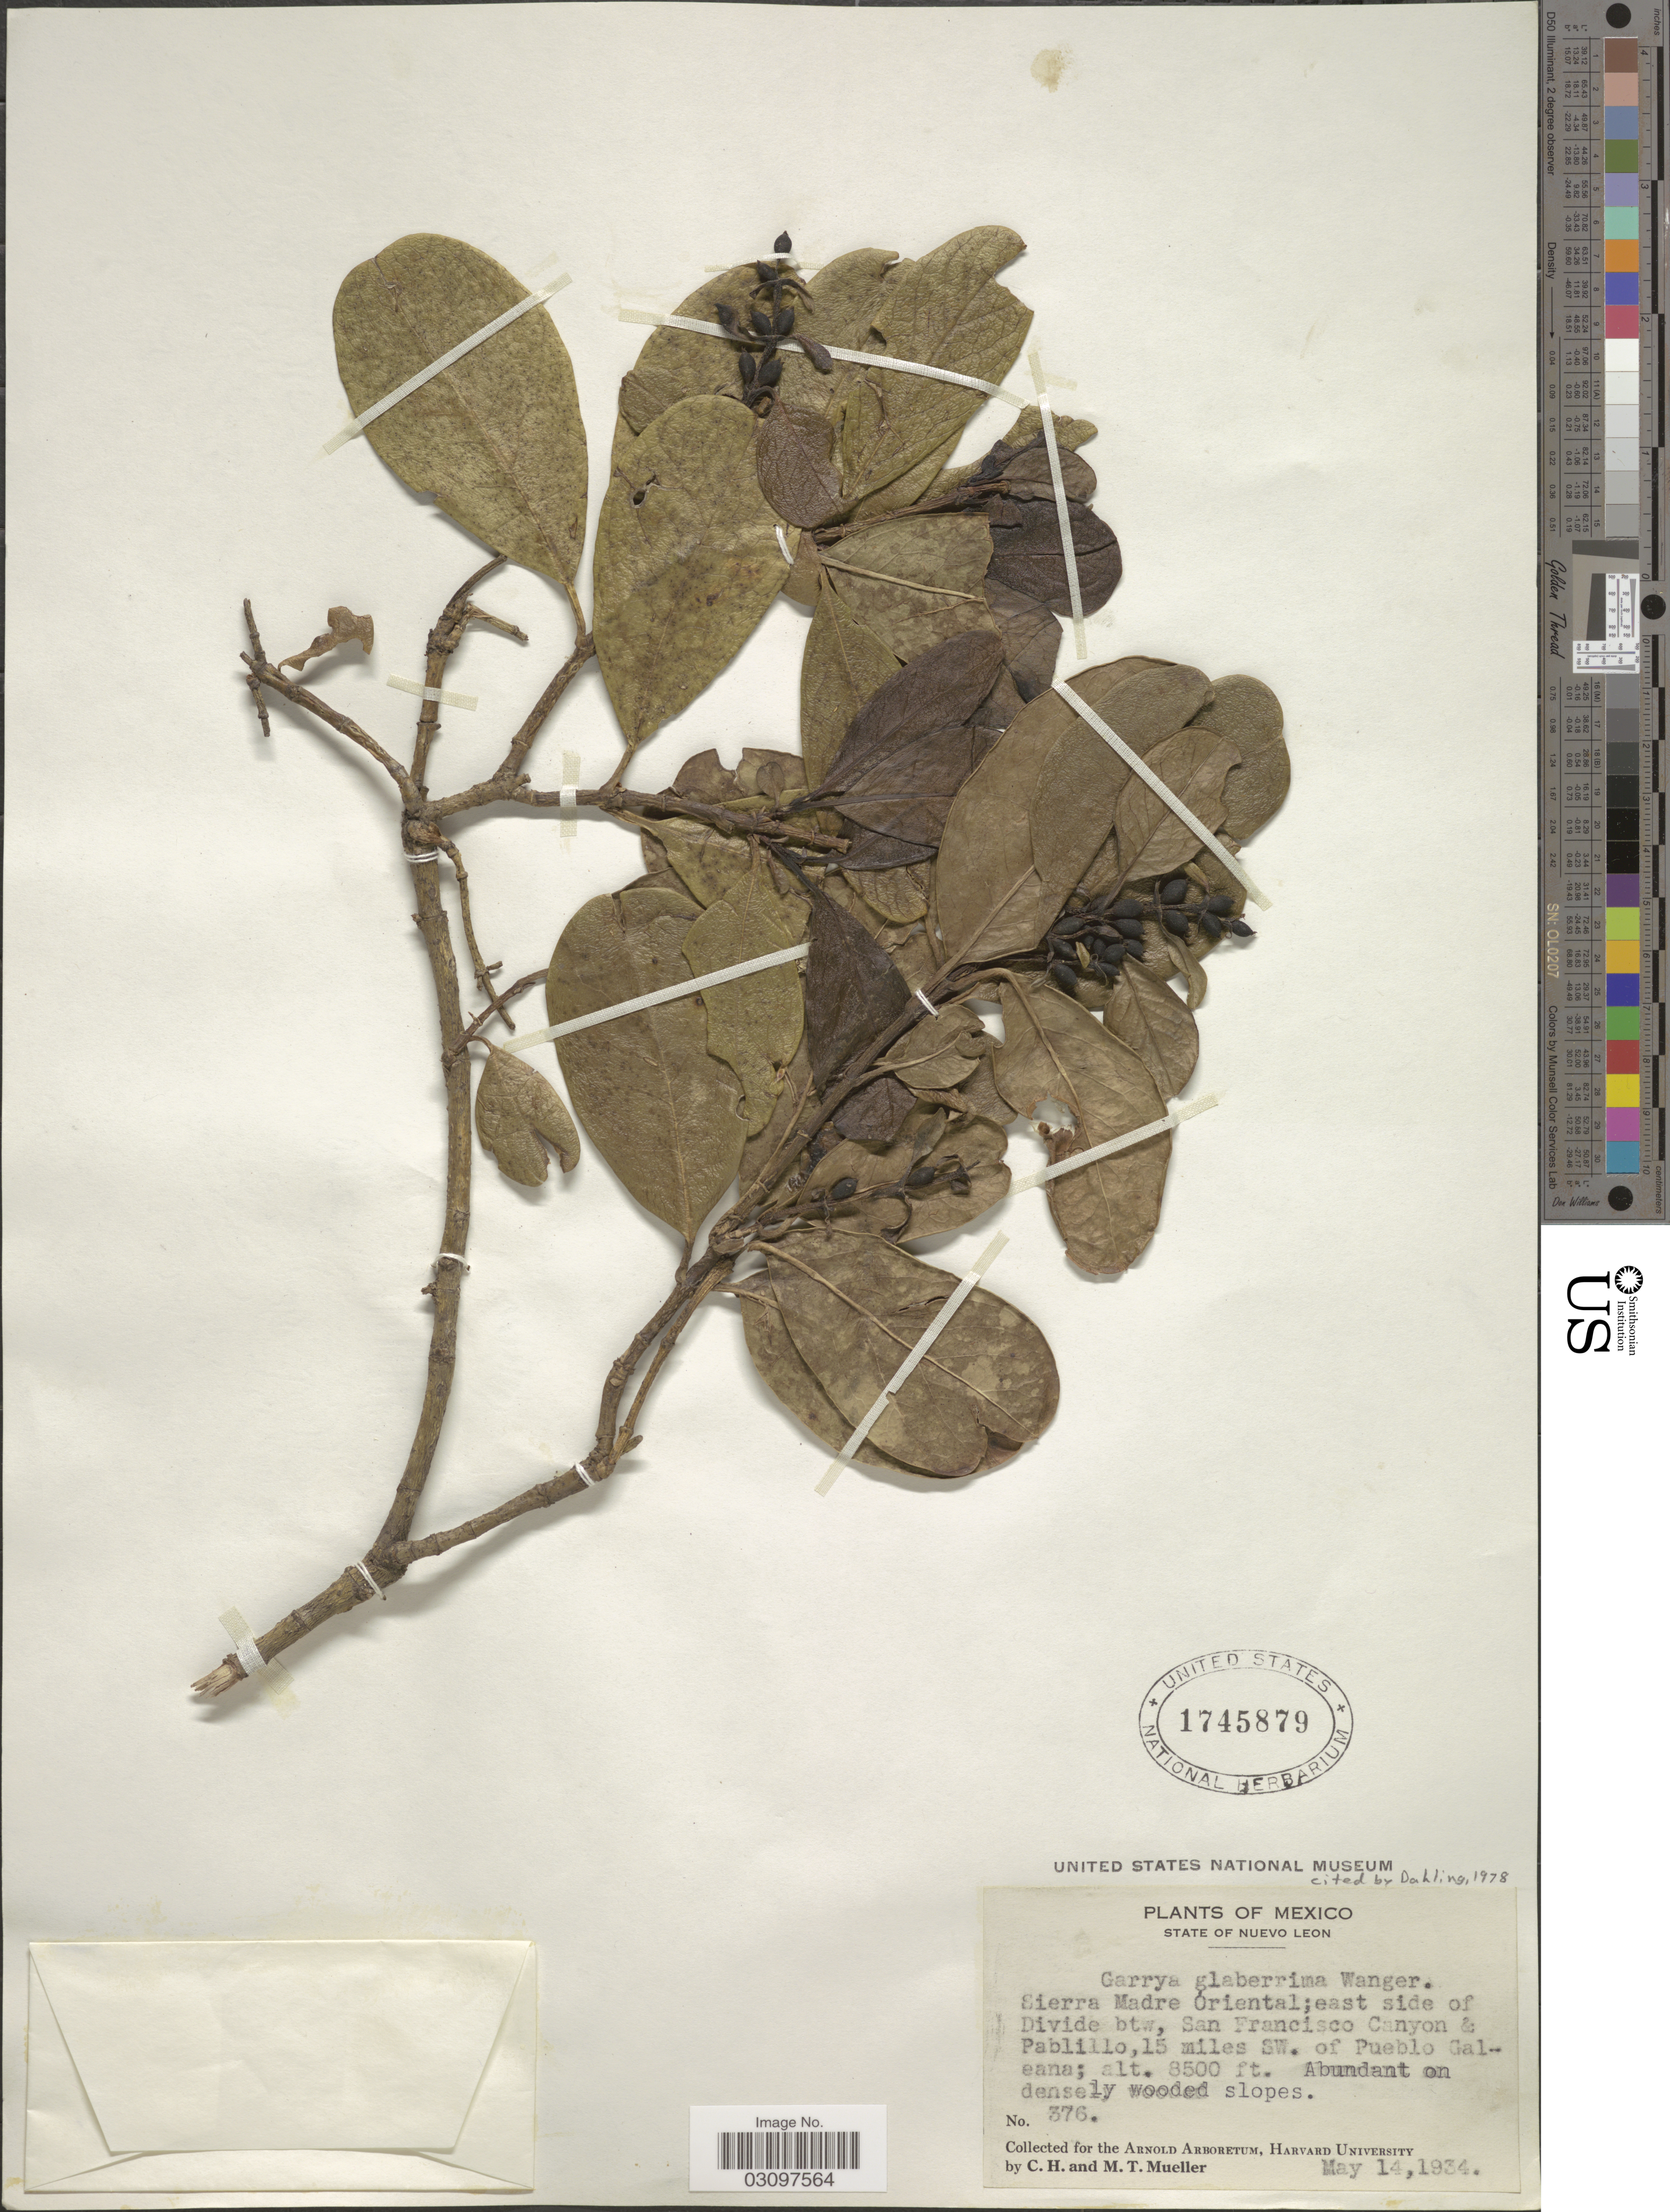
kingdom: Plantae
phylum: Tracheophyta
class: Magnoliopsida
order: Garryales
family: Garryaceae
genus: Garrya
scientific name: Garrya glaberrima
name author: Wangerin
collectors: C. H. Mueller & M. Mueller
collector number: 376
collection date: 1934-05-14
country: Mexico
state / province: Nuevo León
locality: Sierra Madre Oriental; east side of Divide btw, San Francisco Canyon & Pablillo,15 miles SW. of Pueblo Galeana.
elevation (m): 2591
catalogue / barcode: US 1745879